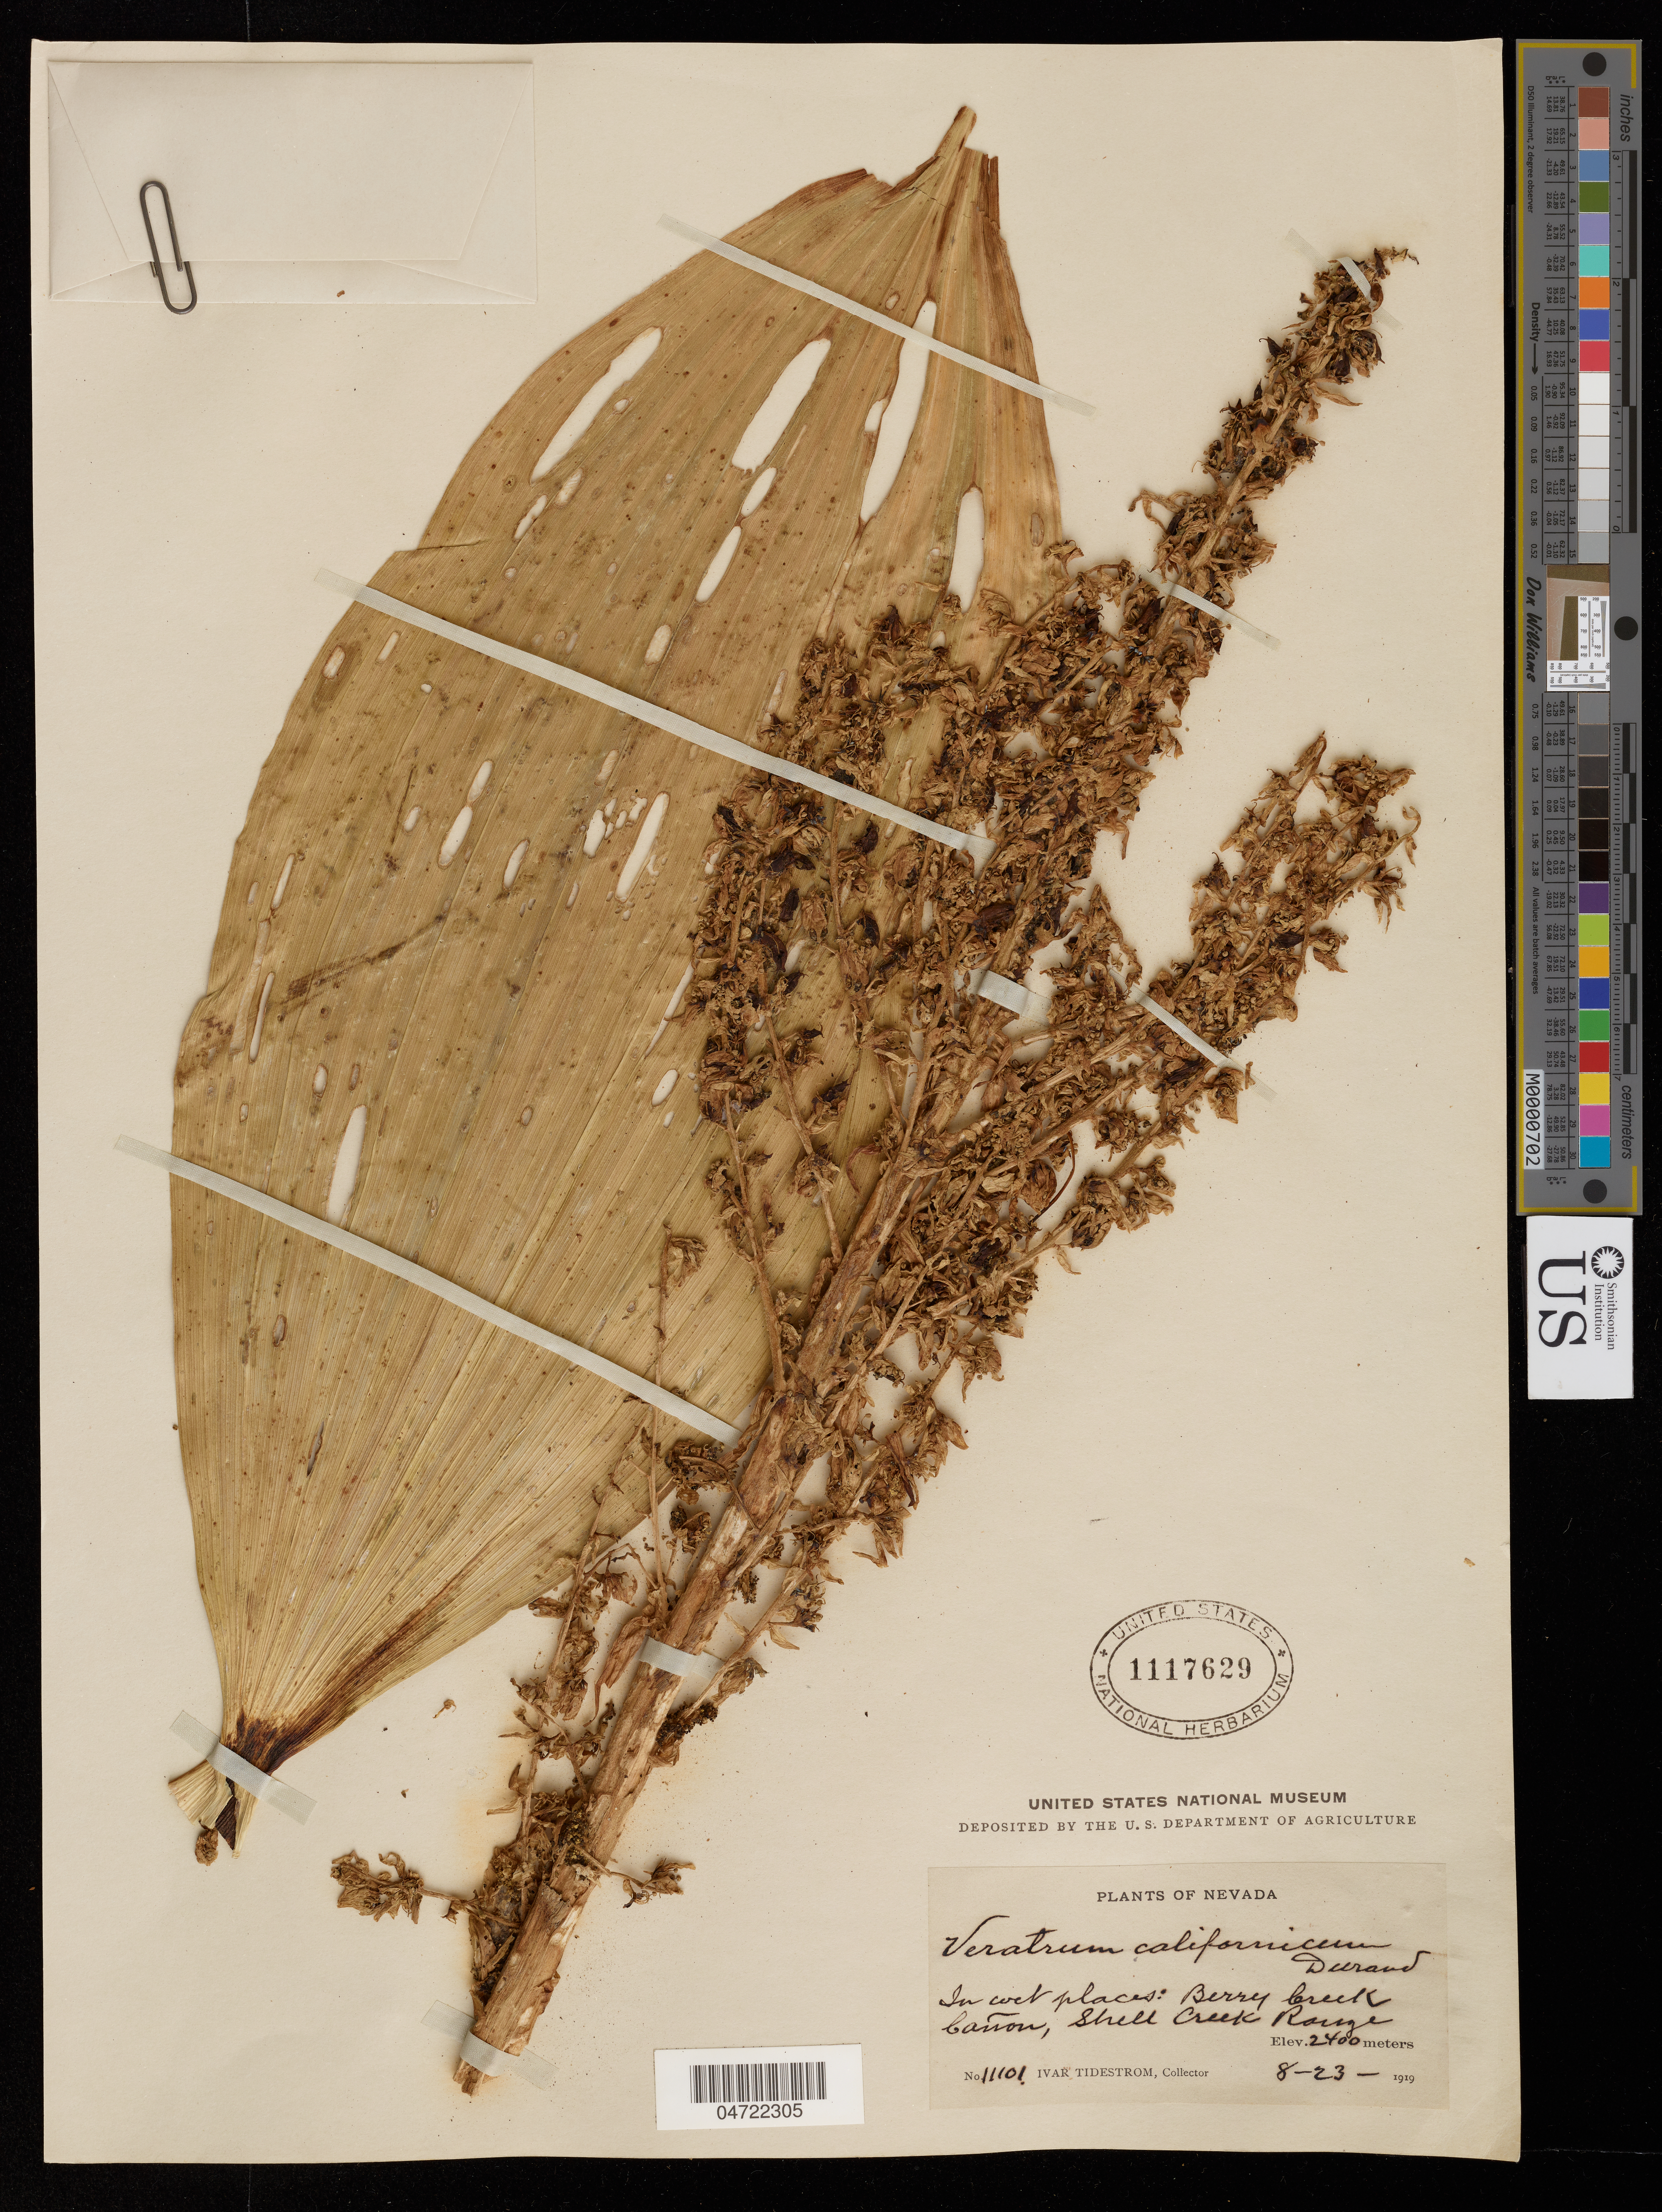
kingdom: Plantae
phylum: Tracheophyta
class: Liliopsida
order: Liliales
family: Melanthiaceae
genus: Veratrum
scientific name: Veratrum californicum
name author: Durand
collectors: I. F. Tidestrom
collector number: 11101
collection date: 1919-08-23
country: United States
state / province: Nevada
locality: Berry Creek Cañon, Shell Creek Range.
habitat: In wet places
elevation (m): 2400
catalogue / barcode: US 1117629